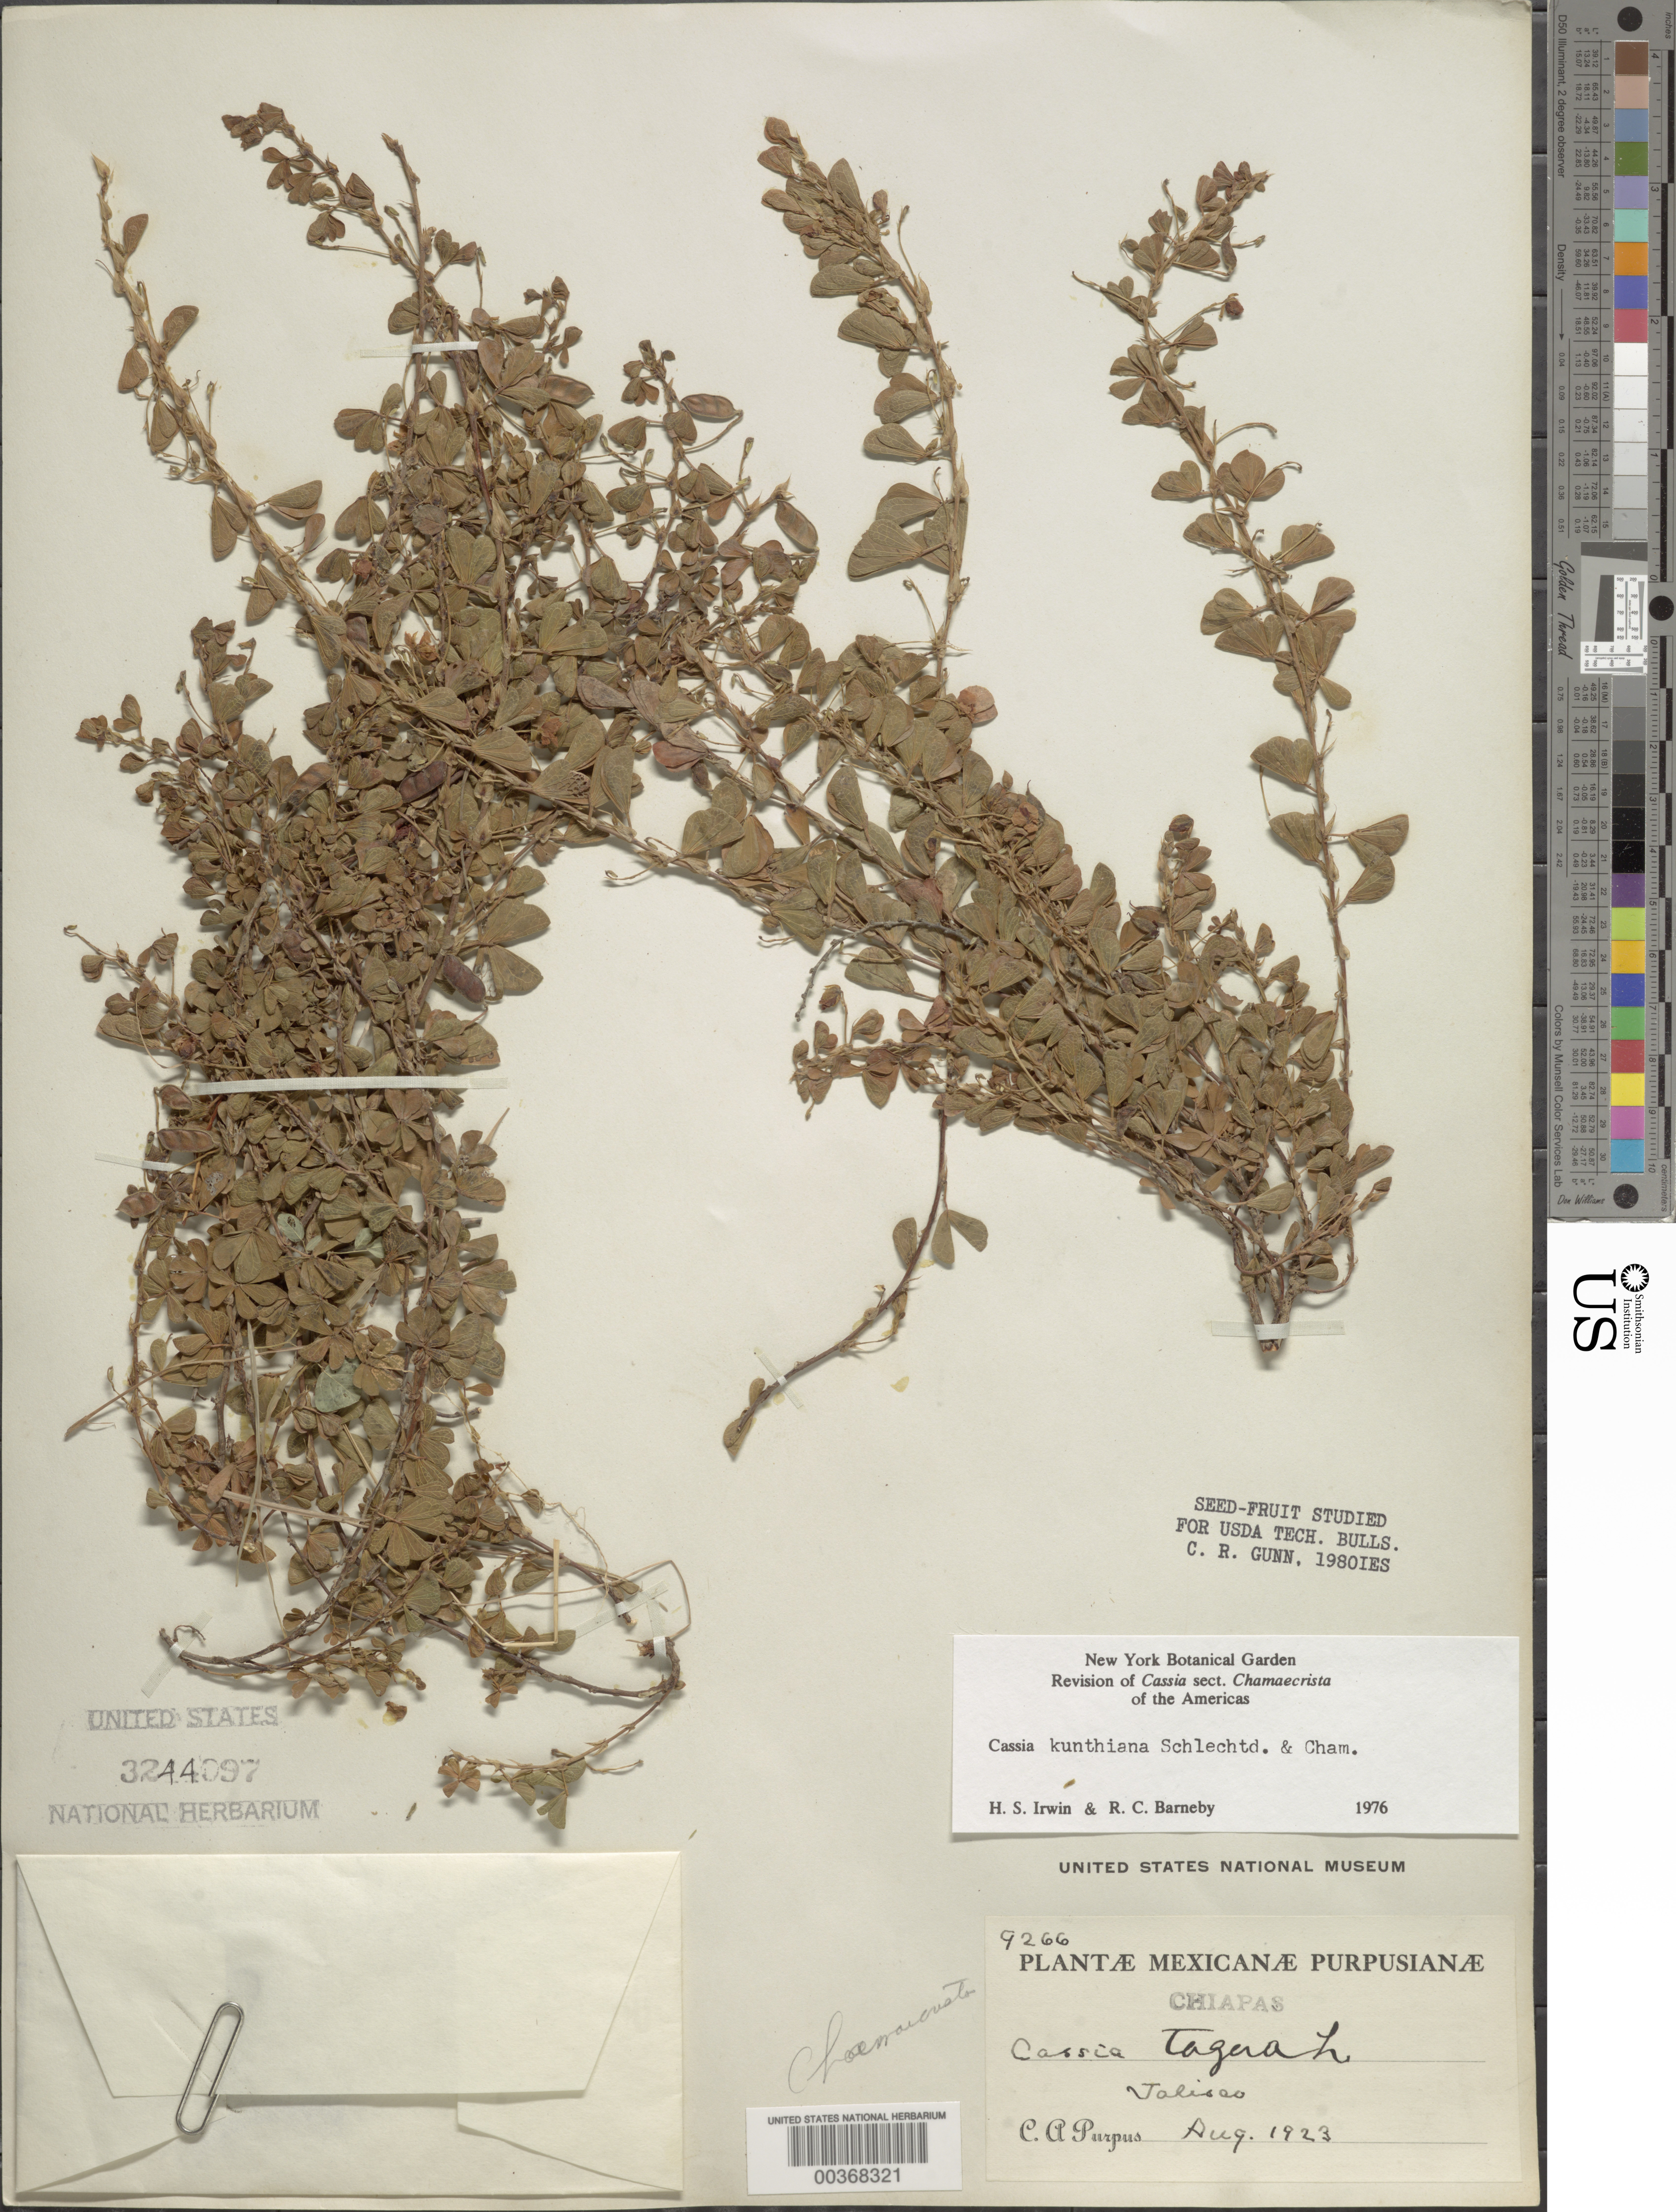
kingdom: Plantae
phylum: Tracheophyta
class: Magnoliopsida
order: Fabales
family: Fabaceae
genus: Chamaecrista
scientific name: Chamaecrista kunthiana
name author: (Schltdl. & Cham.) H.S. Irwin & Barneby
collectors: C. A. Purpus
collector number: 9266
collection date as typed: Aug 1923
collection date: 1923-08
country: Mexico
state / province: Chiapas / Jalisco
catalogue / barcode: US 3244097